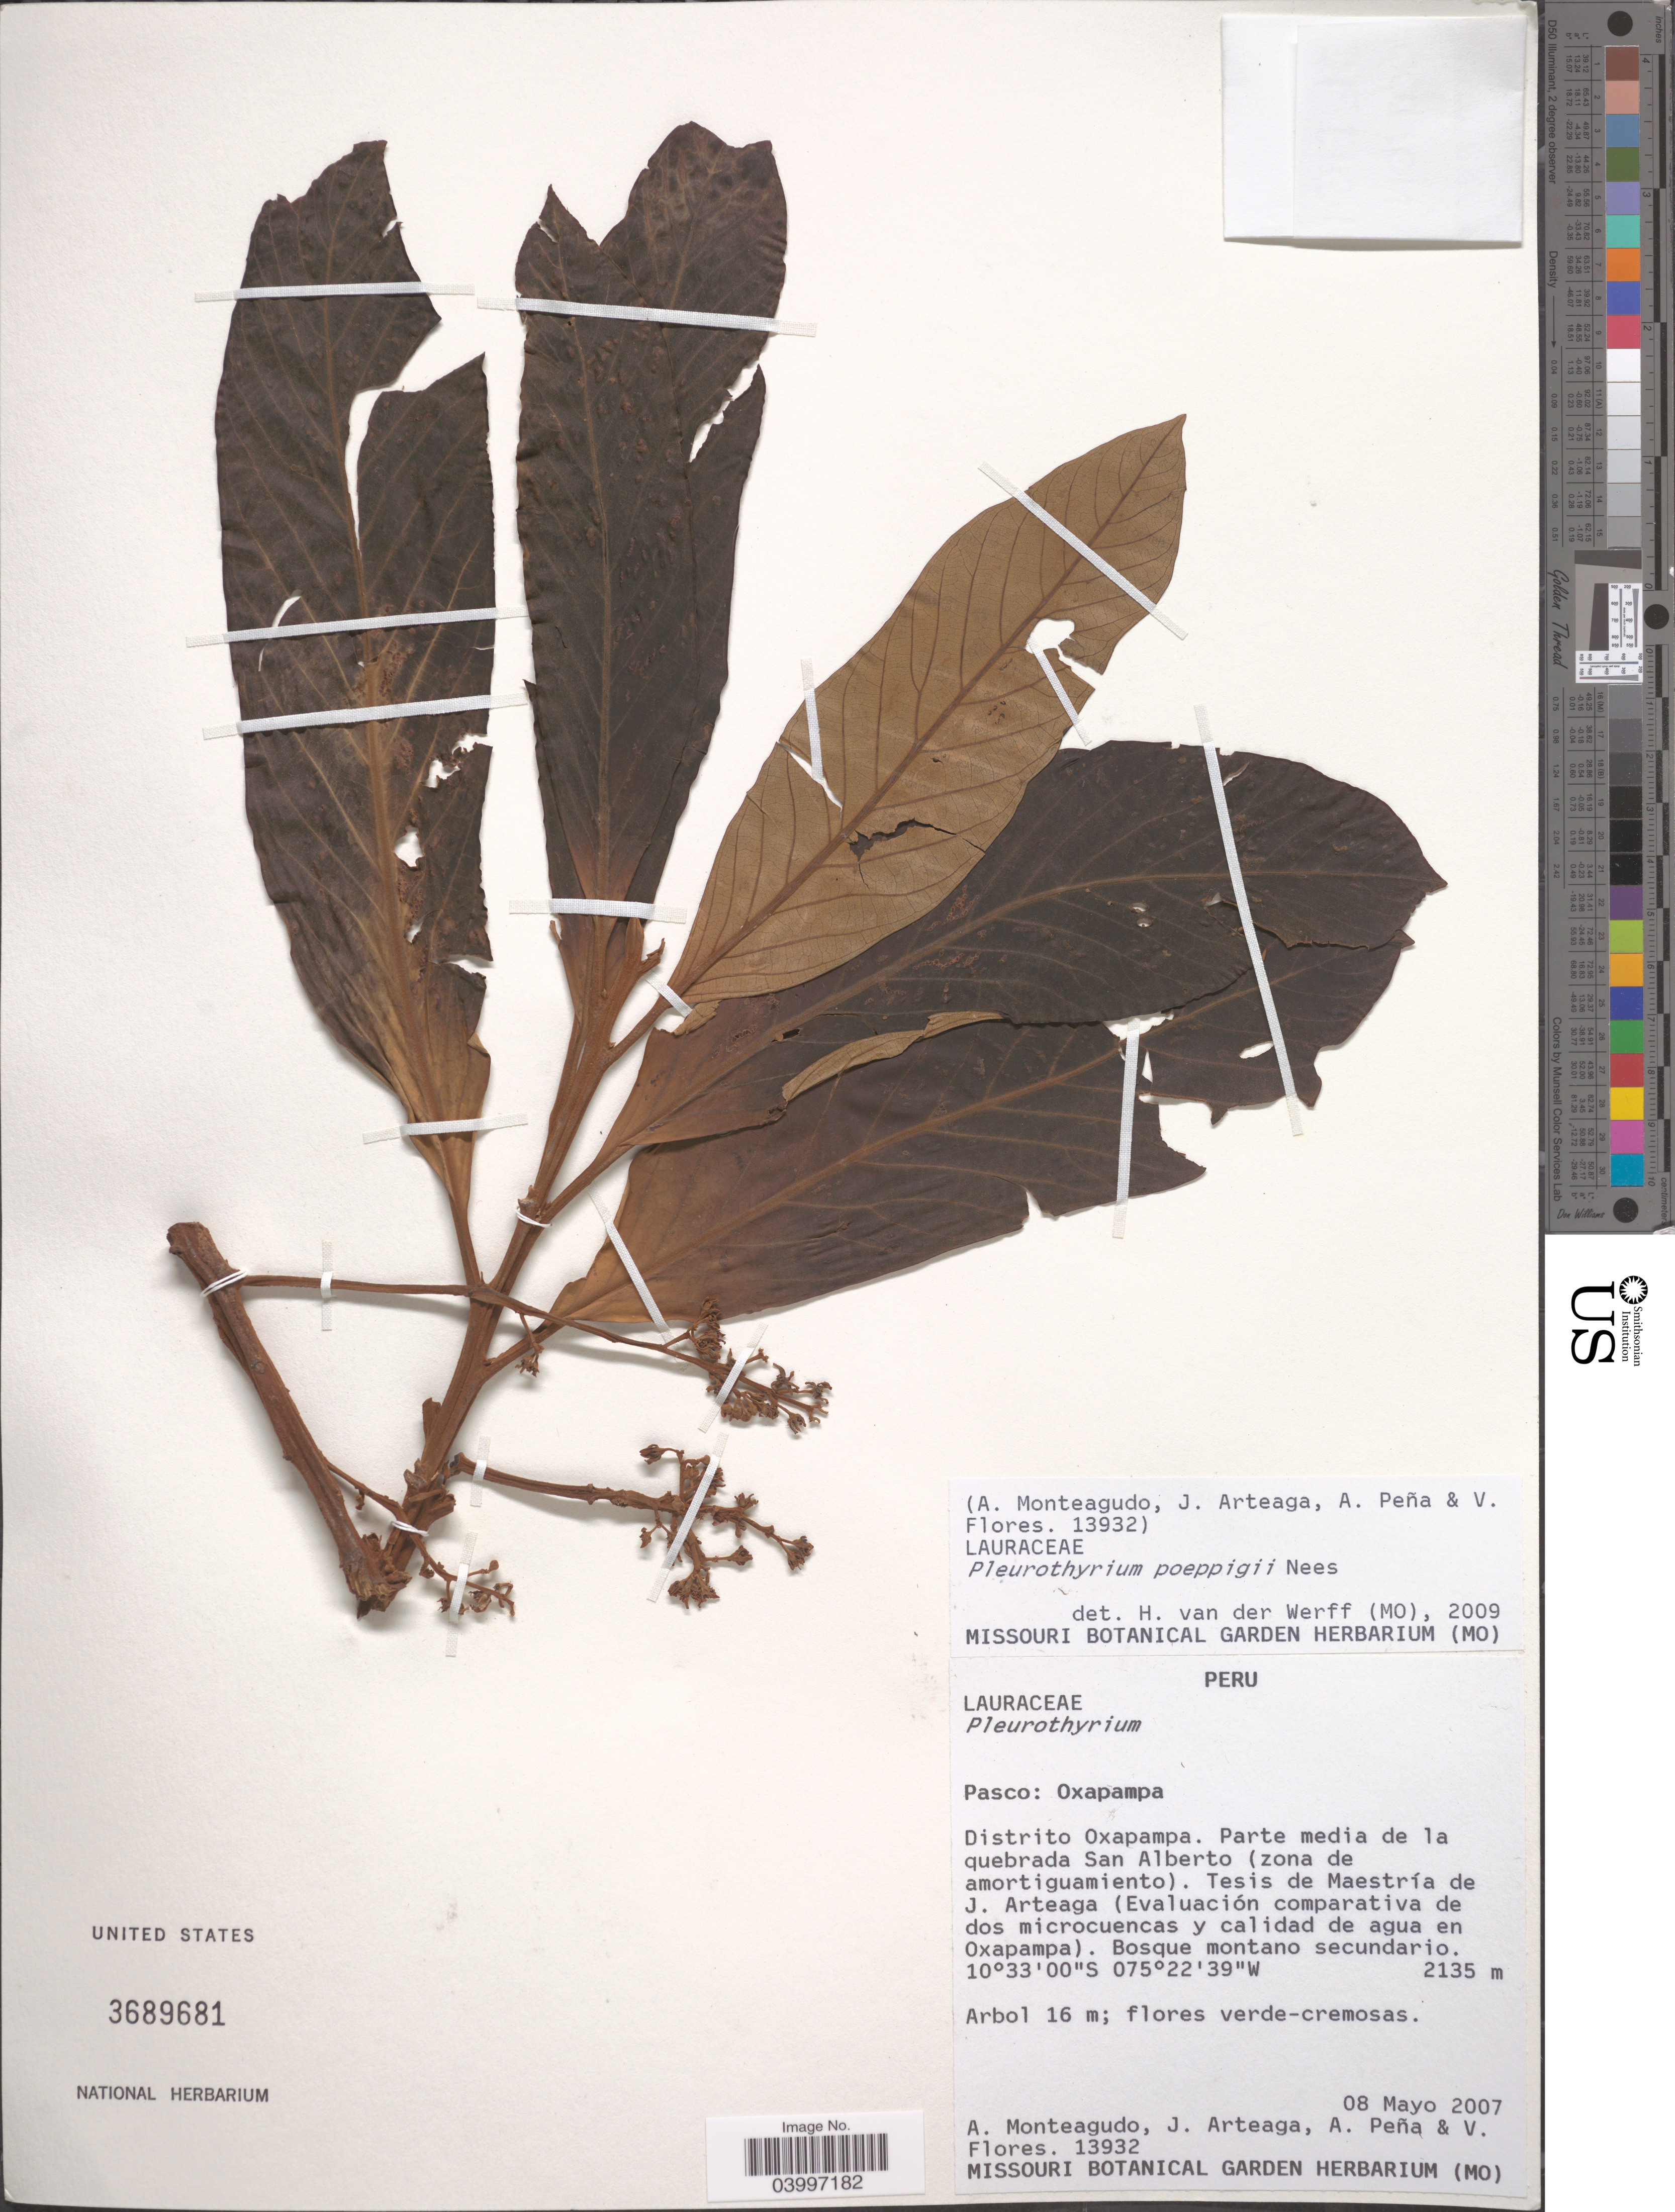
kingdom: Plantae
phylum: Tracheophyta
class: Magnoliopsida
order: Laurales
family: Lauraceae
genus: Pleurothyrium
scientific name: Pleurothyrium poeppigii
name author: Nees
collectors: A. Monteagudo, J. Arteaga, A. Peña & V. Flores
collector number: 13932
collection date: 2007-05-08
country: Peru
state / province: Pasco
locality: Oxapampa. Distrito Oxapampa. Parte media de la quebrada San Alberto (zona de amortiguamiento).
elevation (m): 2135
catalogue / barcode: US 3689681